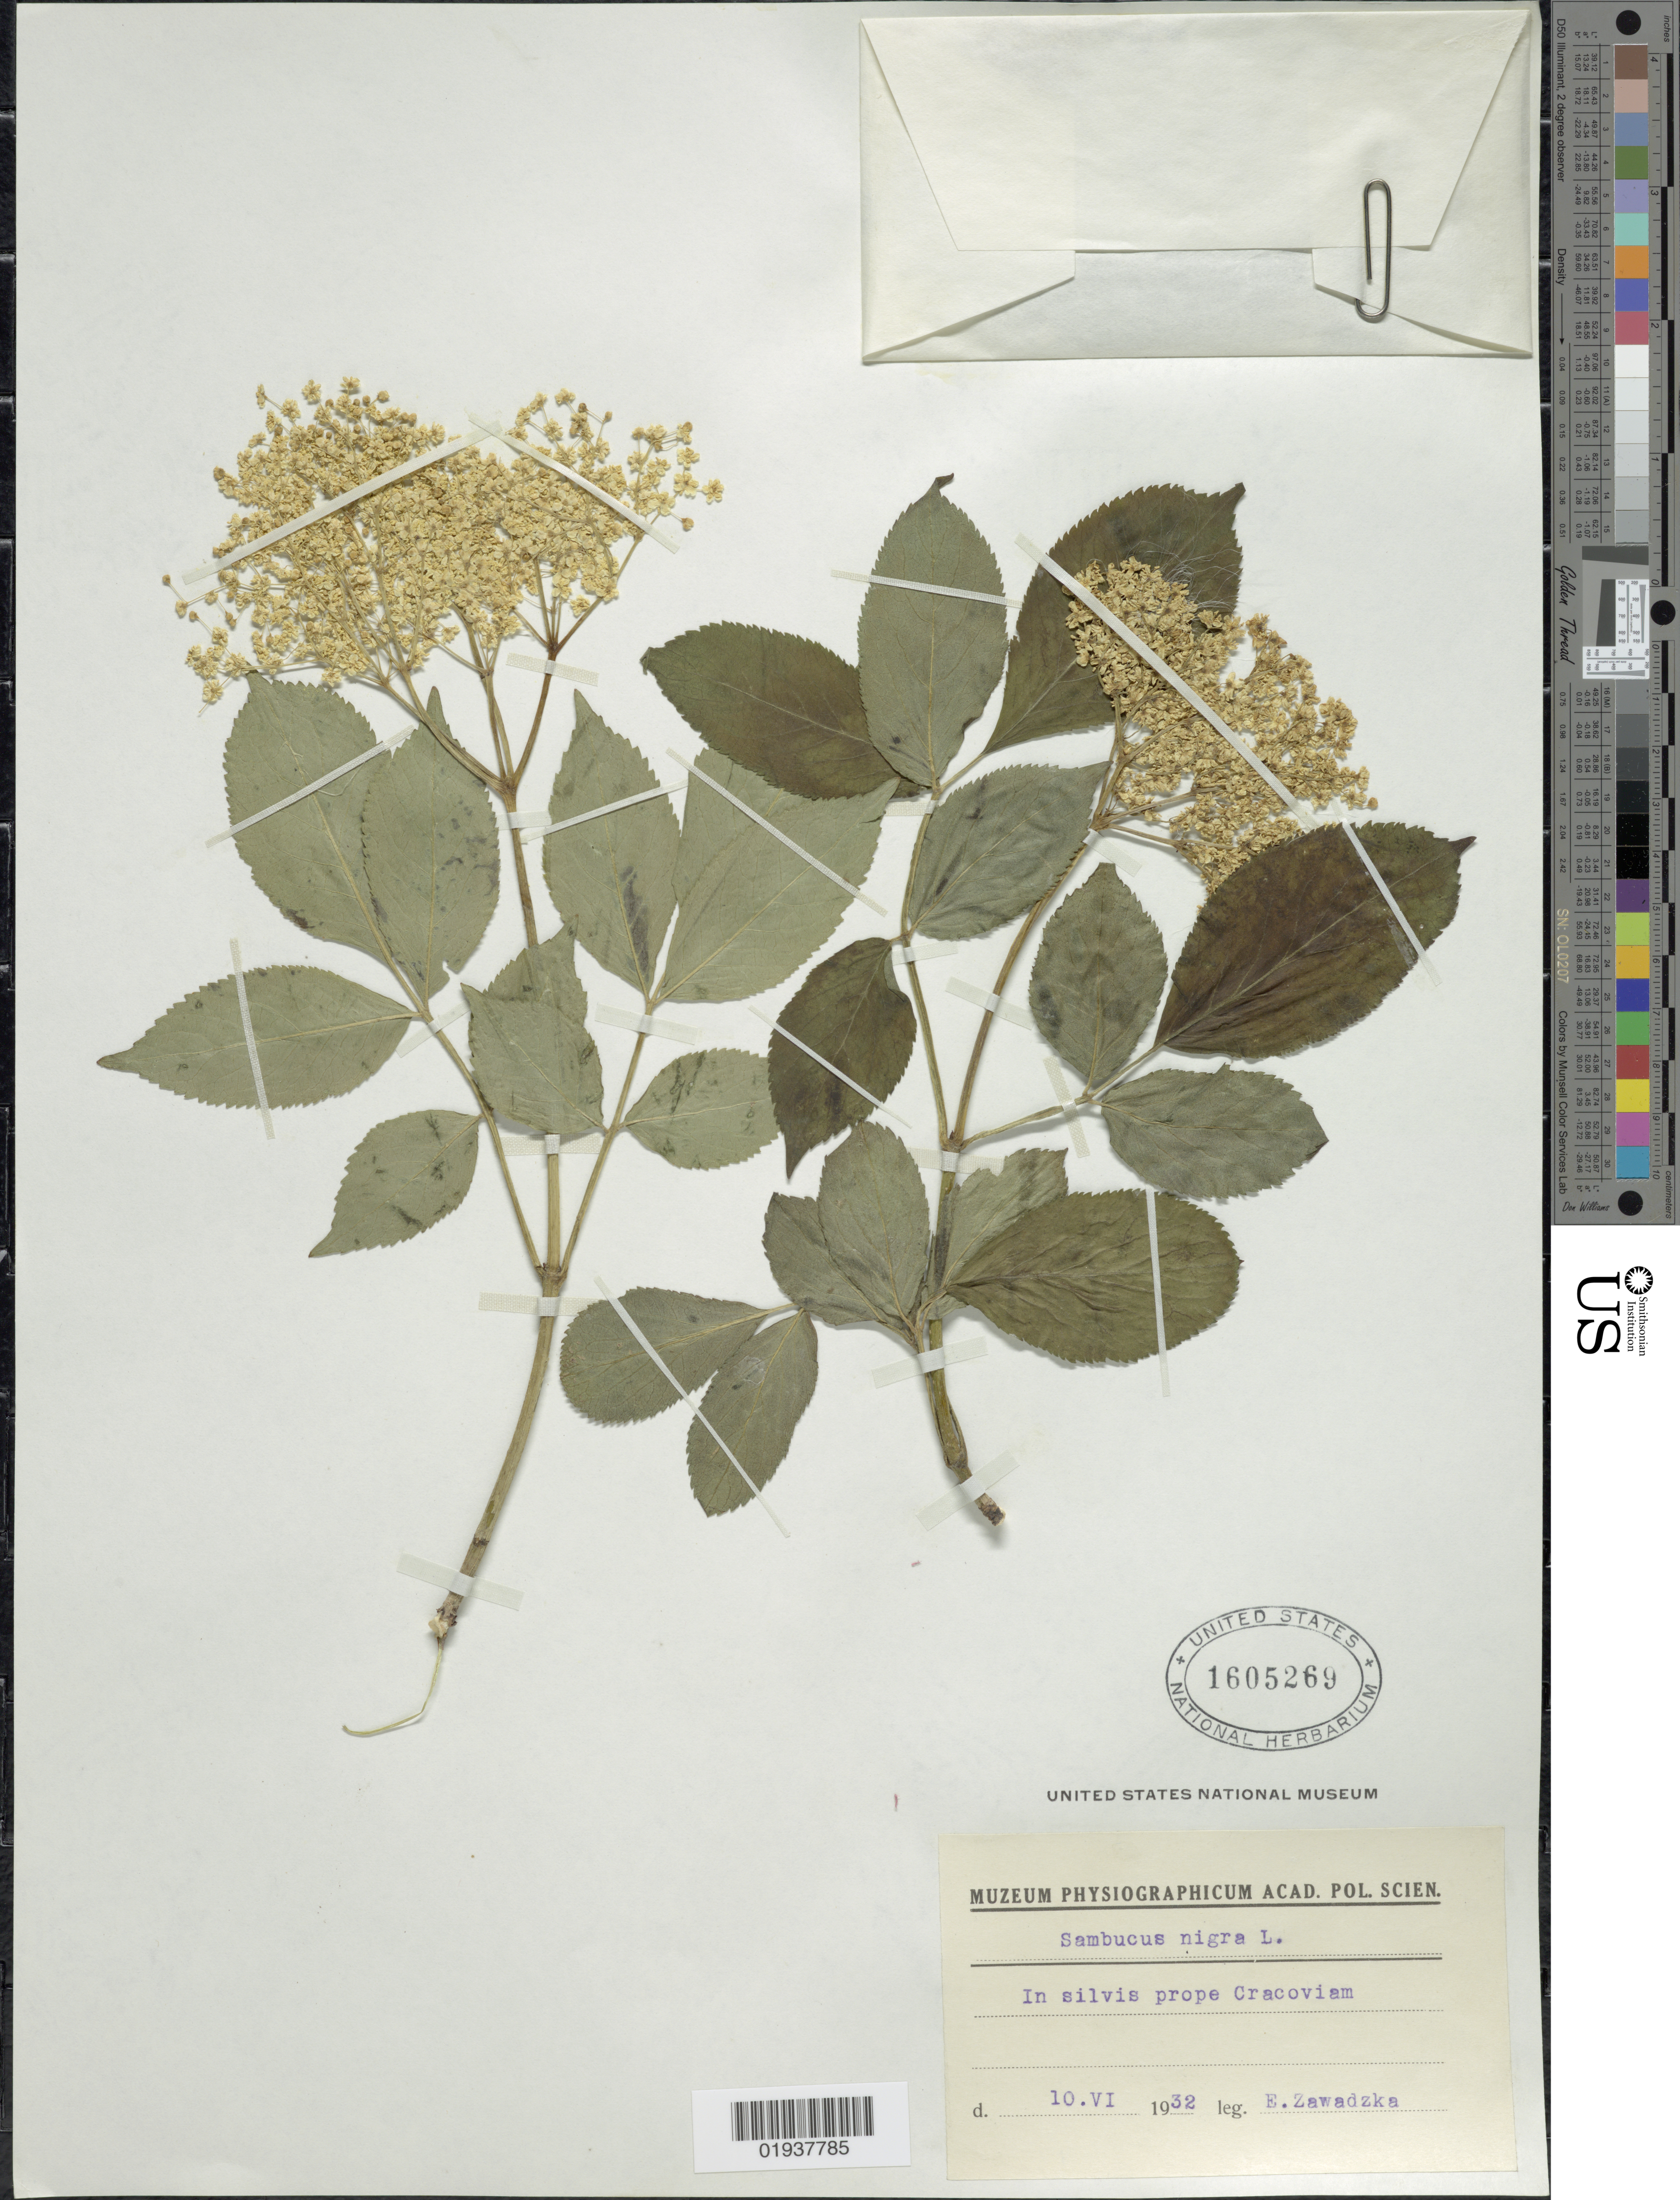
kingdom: Plantae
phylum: Tracheophyta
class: Magnoliopsida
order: Dipsacales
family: Viburnaceae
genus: Sambucus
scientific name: Sambucus nigra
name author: L.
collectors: E. Zawadzka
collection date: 1932-06-10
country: Poland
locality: In silvis prope Cracoviam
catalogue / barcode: US 1605269